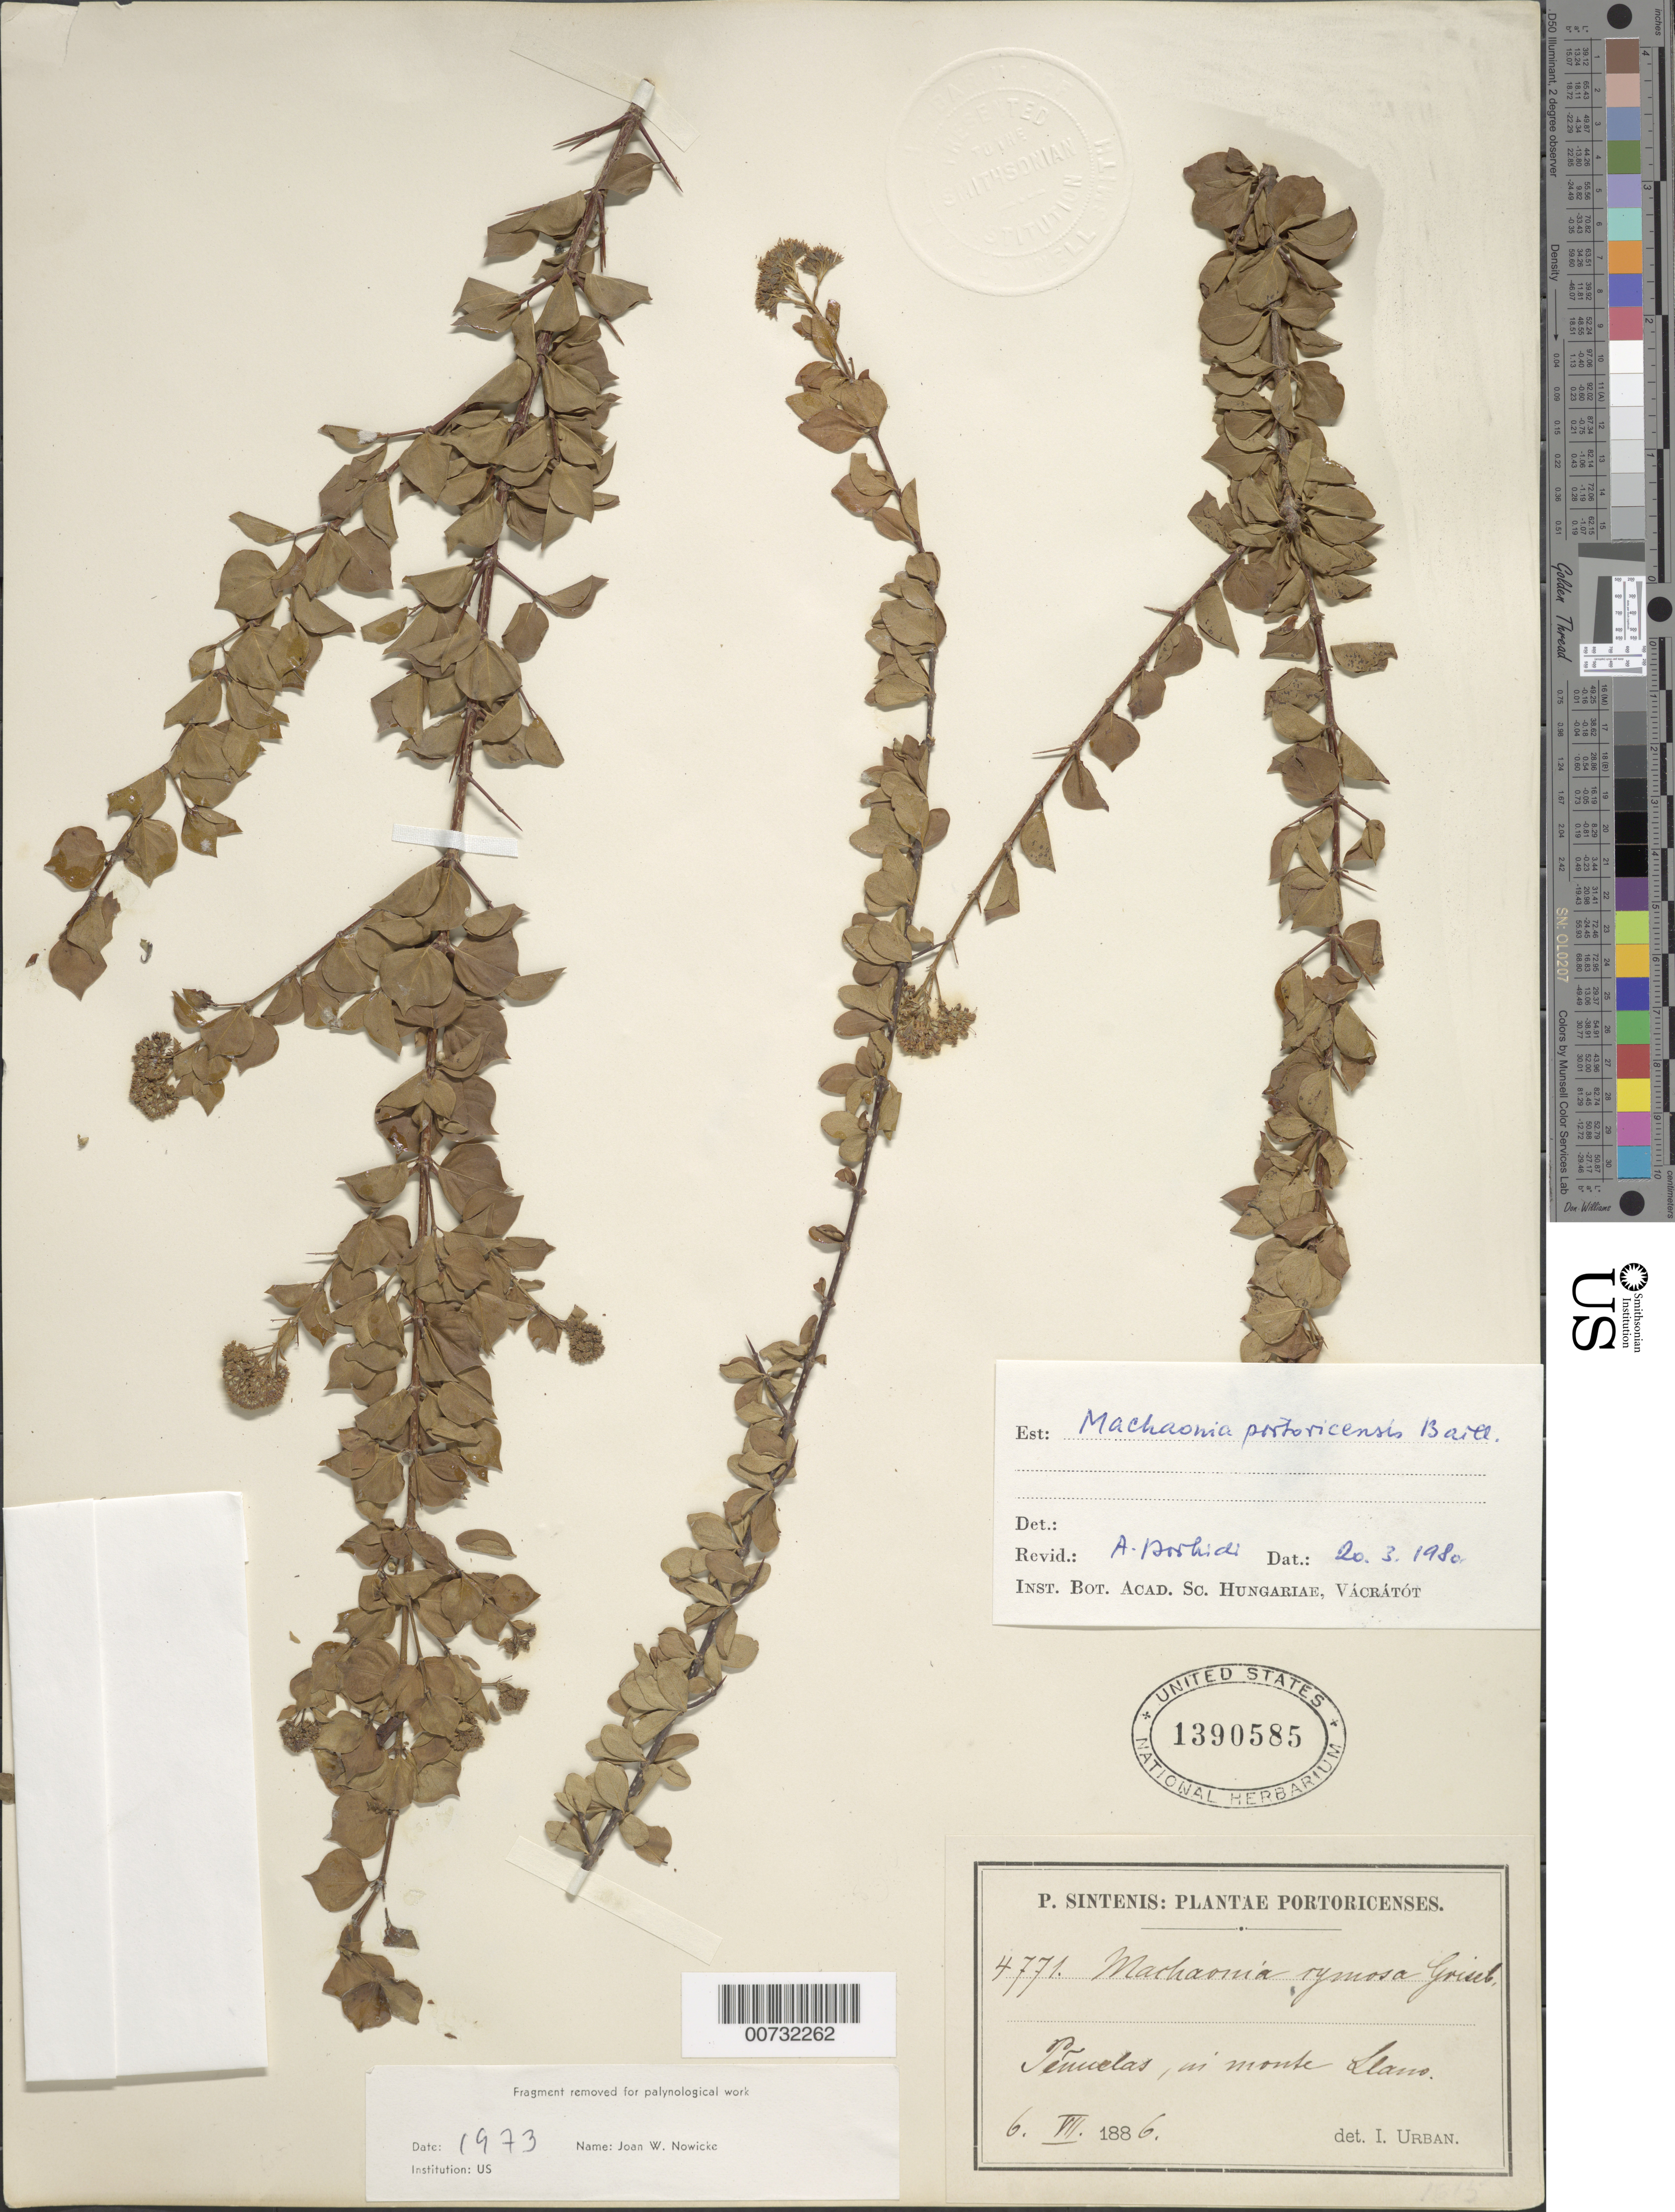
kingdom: Plantae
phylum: Tracheophyta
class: Magnoliopsida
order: Gentianales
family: Rubiaceae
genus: Machaonia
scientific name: Machaonia portoricensis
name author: Baill.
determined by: Borhidi, Attila L.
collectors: P. Sintenis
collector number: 4771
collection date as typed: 06 Jul 1886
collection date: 1886-07-06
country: Puerto Rico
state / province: Peñuelas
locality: Peñuelas, in monte Llano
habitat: In monte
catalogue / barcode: US 1390585